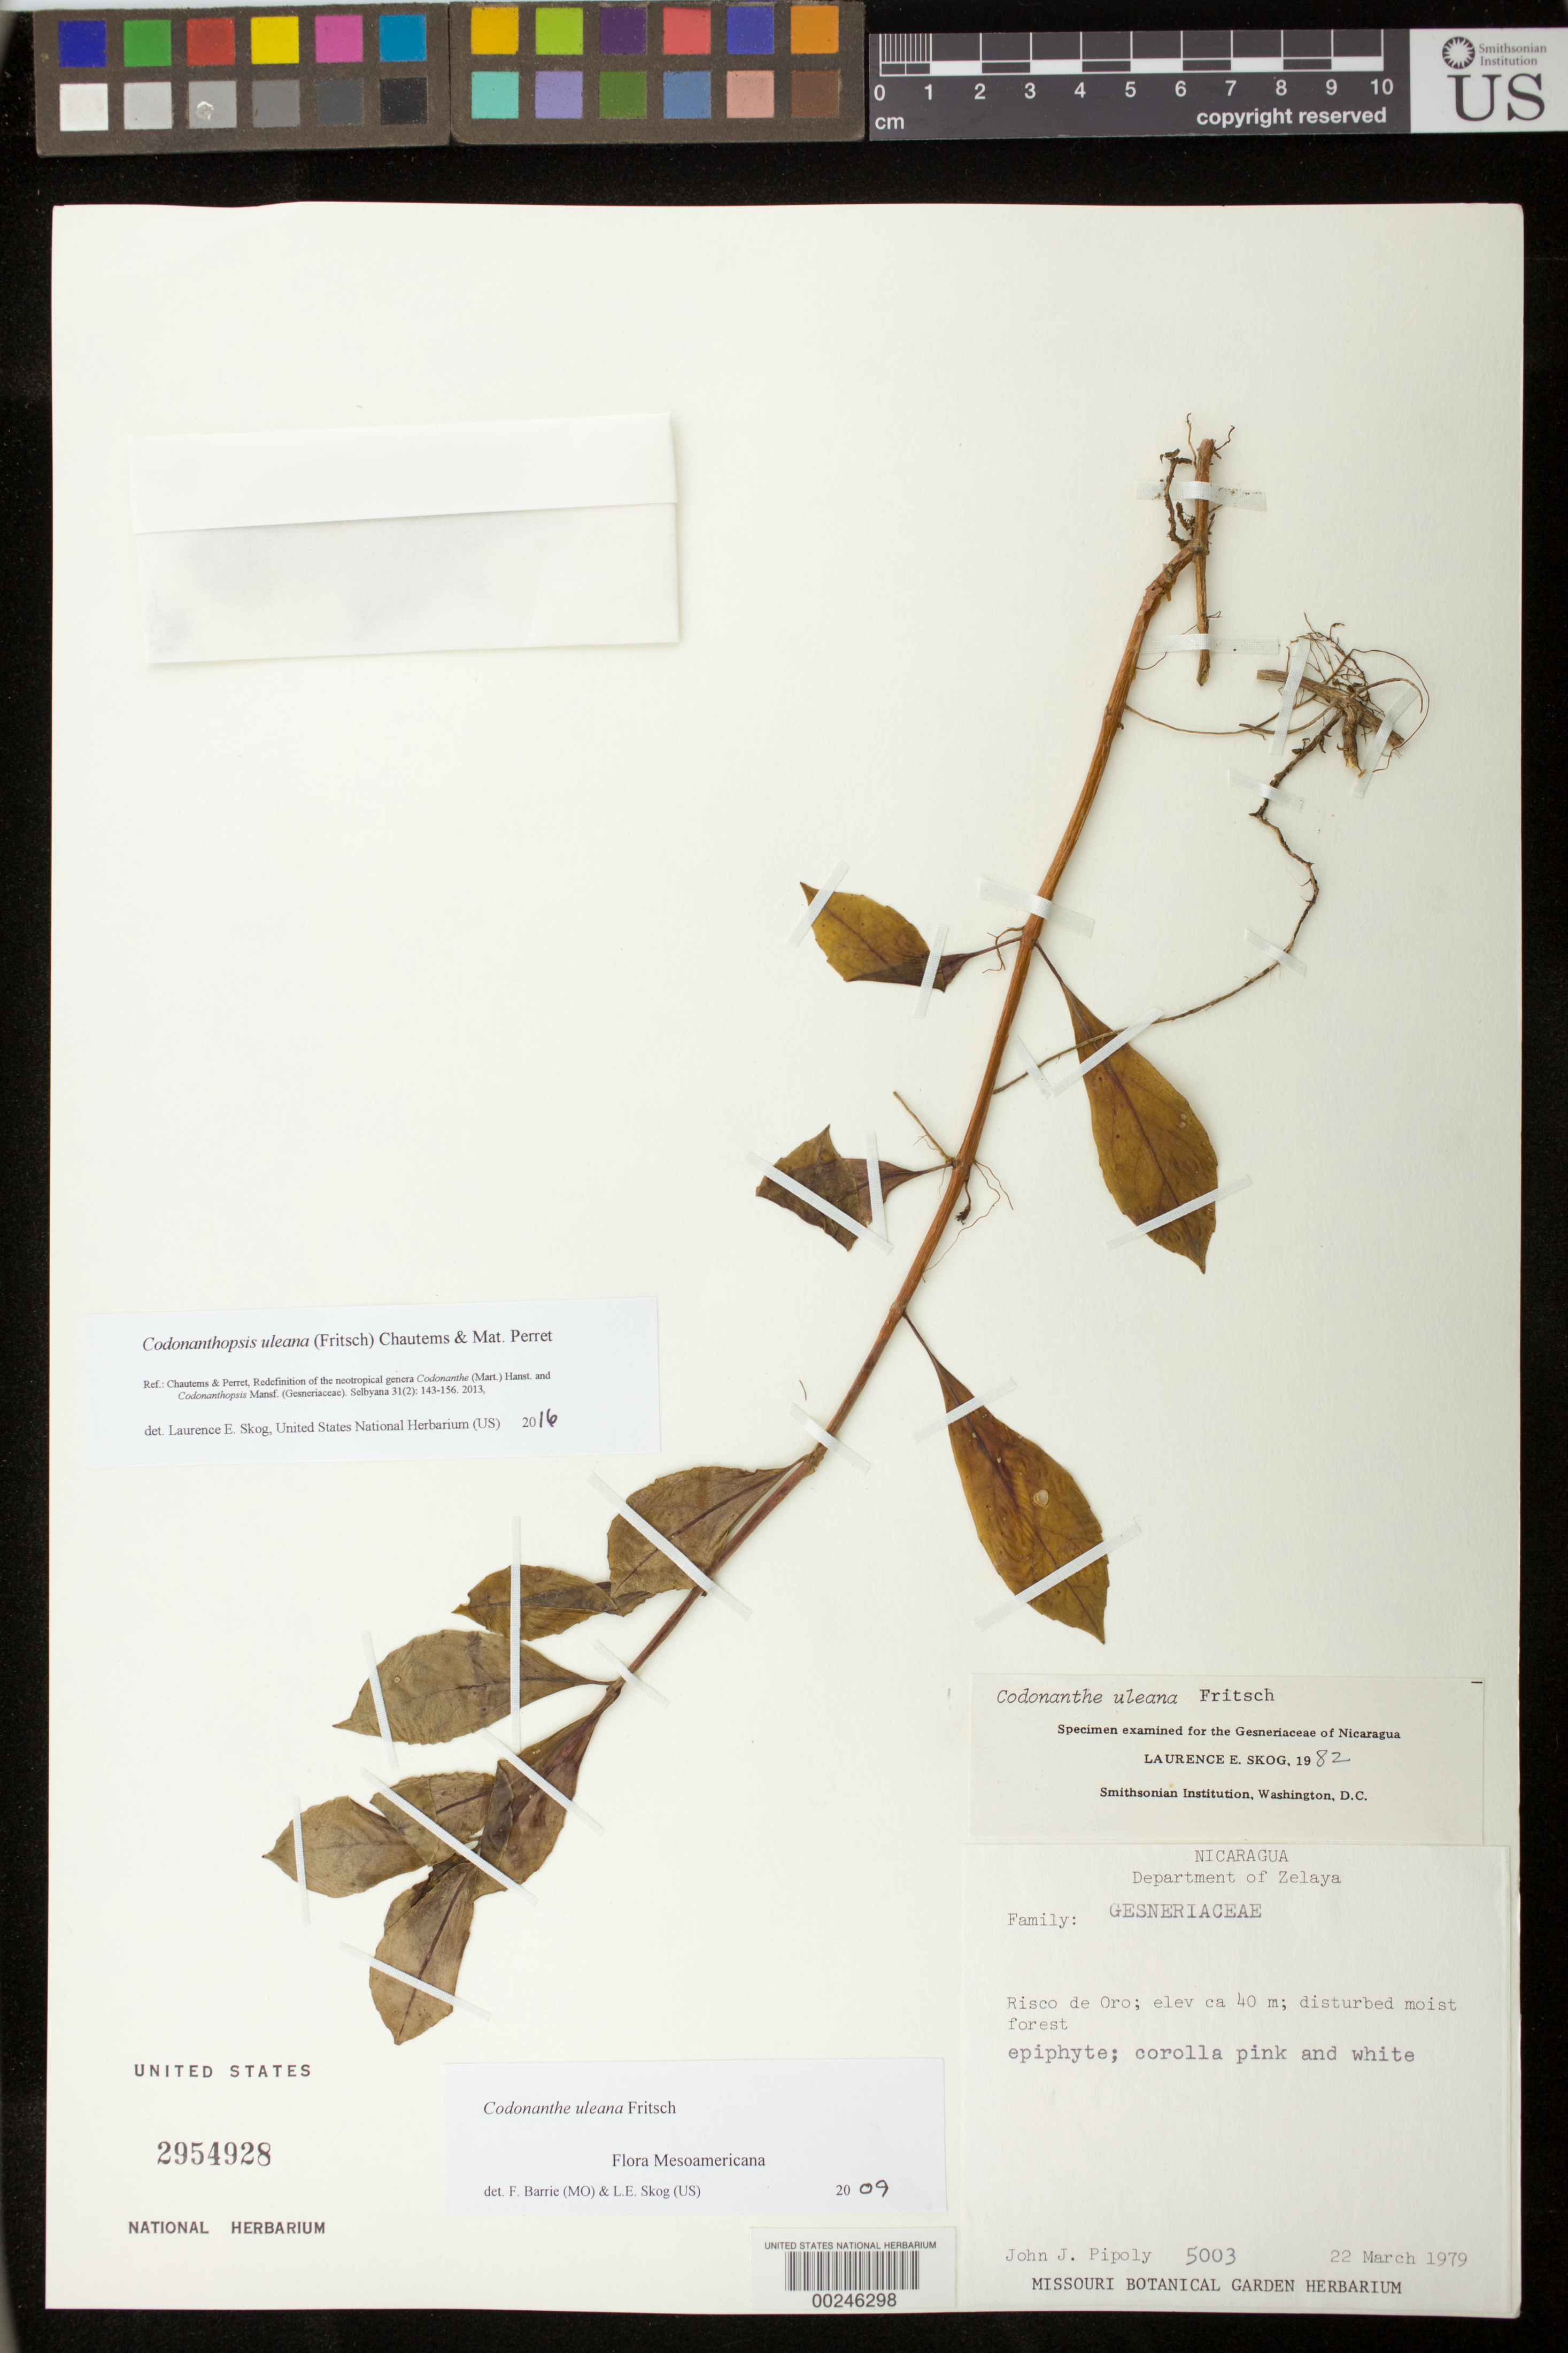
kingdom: Plantae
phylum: Tracheophyta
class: Magnoliopsida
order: Lamiales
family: Gesneriaceae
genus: Codonanthopsis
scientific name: Codonanthopsis uleana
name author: (Fritsch) Chautems & Mat.Perret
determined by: Skog, Laurence E.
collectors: J. J. Pipoly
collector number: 5003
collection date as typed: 22 Mar 1979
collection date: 1979-03-22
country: Nicaragua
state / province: Atlántico Norte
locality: Risco de Oro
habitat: Disturbed moist forest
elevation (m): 40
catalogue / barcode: US 2954928